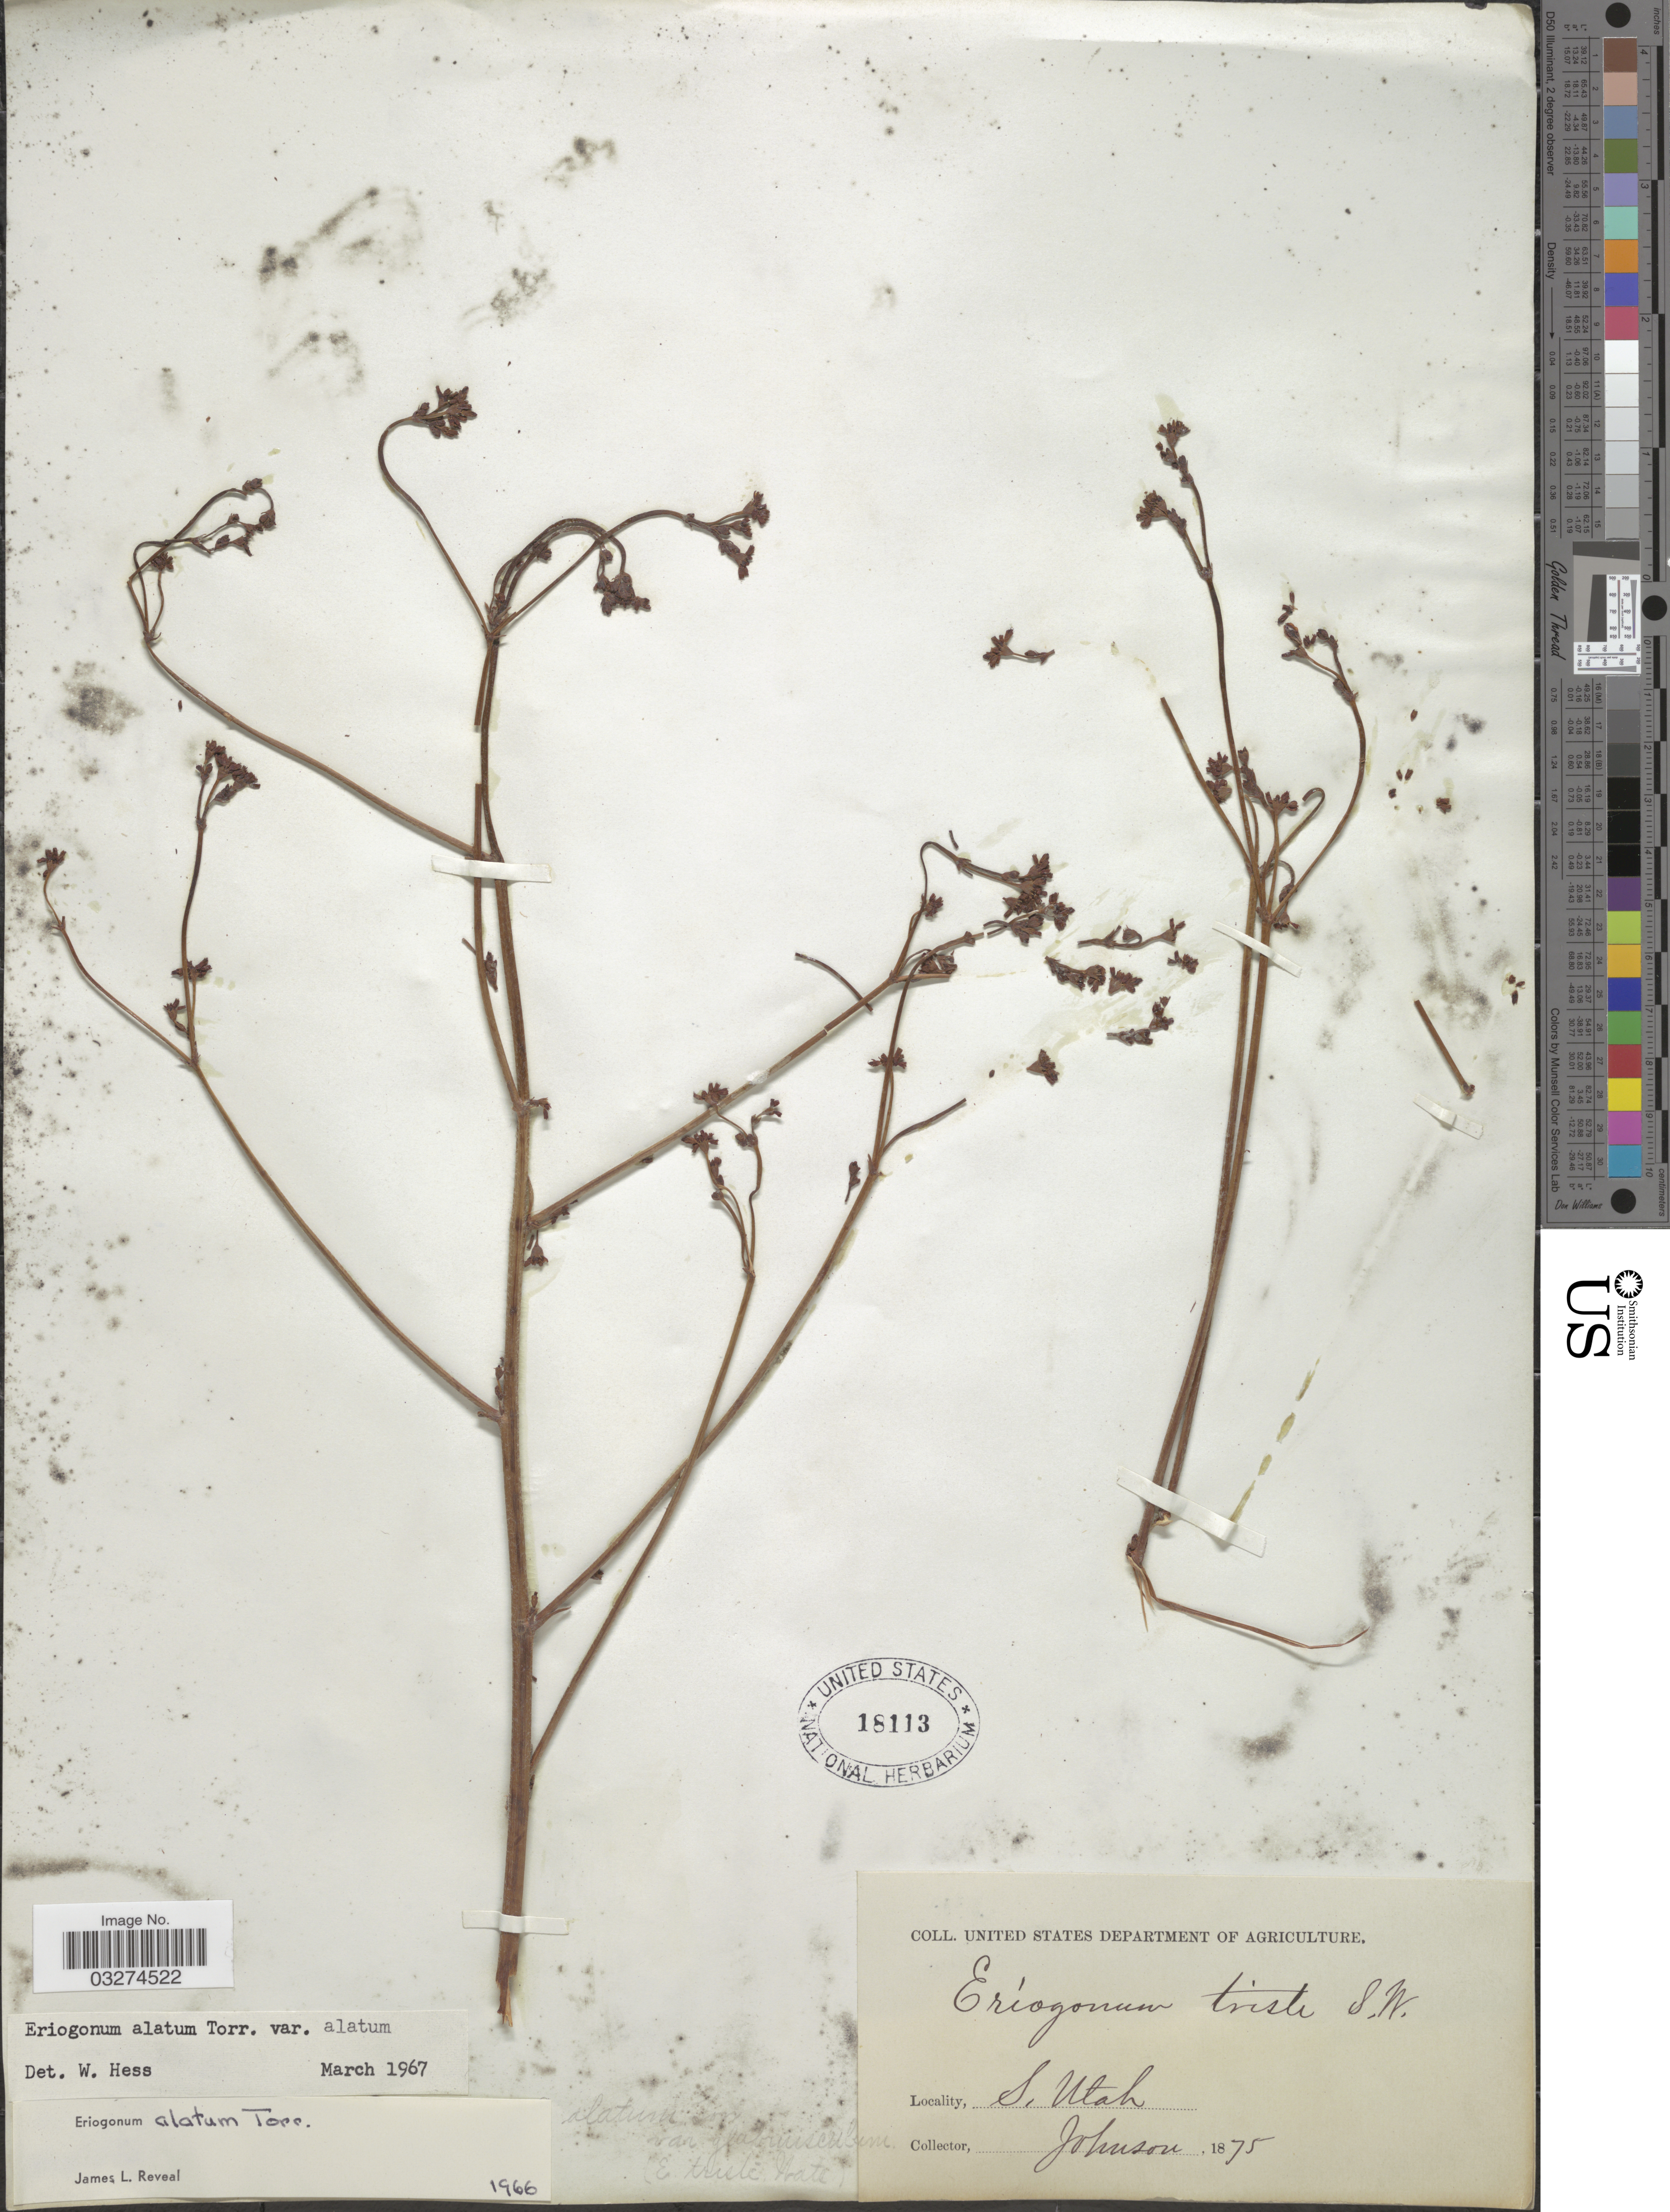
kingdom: Plantae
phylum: Tracheophyta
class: Magnoliopsida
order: Caryophyllales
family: Polygonaceae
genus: Eriogonum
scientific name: Eriogonum alatum var. alatum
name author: Torr.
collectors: -- Johnson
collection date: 1875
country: United States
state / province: Utah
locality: S. Utah.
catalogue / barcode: US 18113